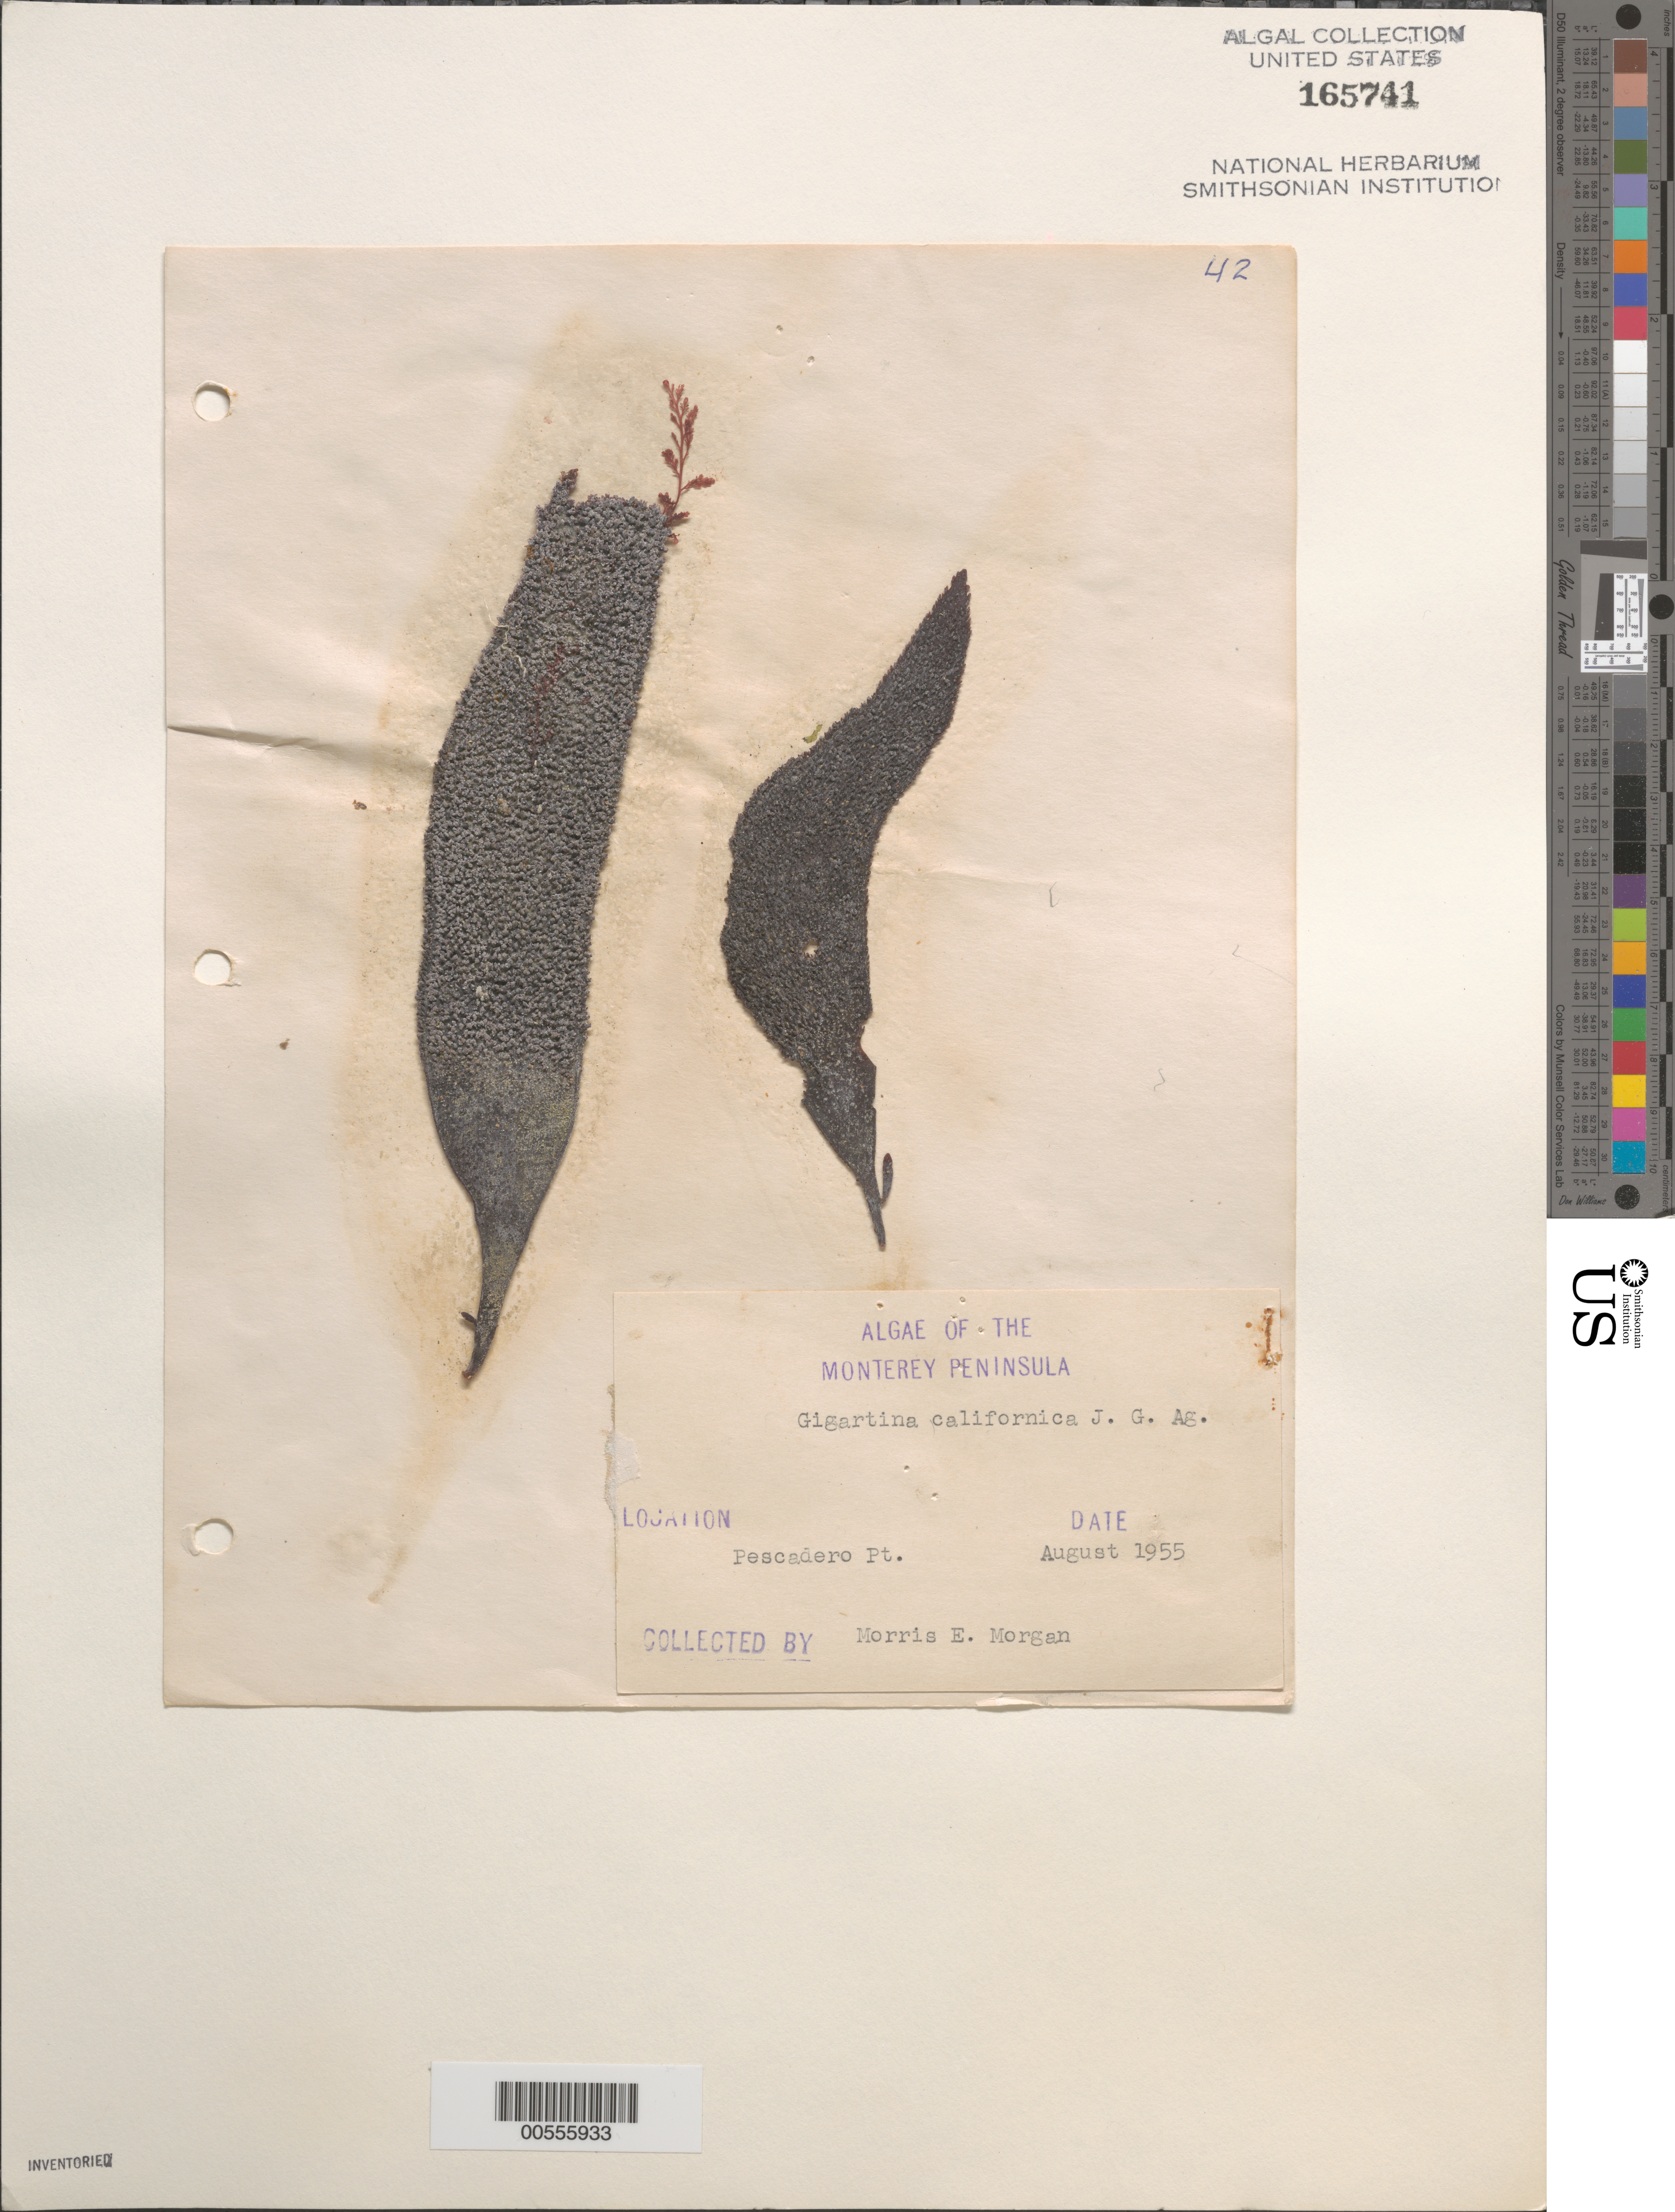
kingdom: Plantae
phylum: Rhodophyta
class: Florideophyceae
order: Gigartinales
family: Gigartinaceae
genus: Chondracanthus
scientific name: Chondracanthus corymbiferus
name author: (Kütz.) Guiry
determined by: Algae name updating Project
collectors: M. Morgan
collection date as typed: Aug 1955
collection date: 1955-08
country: United States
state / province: California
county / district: Monterey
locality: Pescadero Point, Monterey Peninsula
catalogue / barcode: US 165741